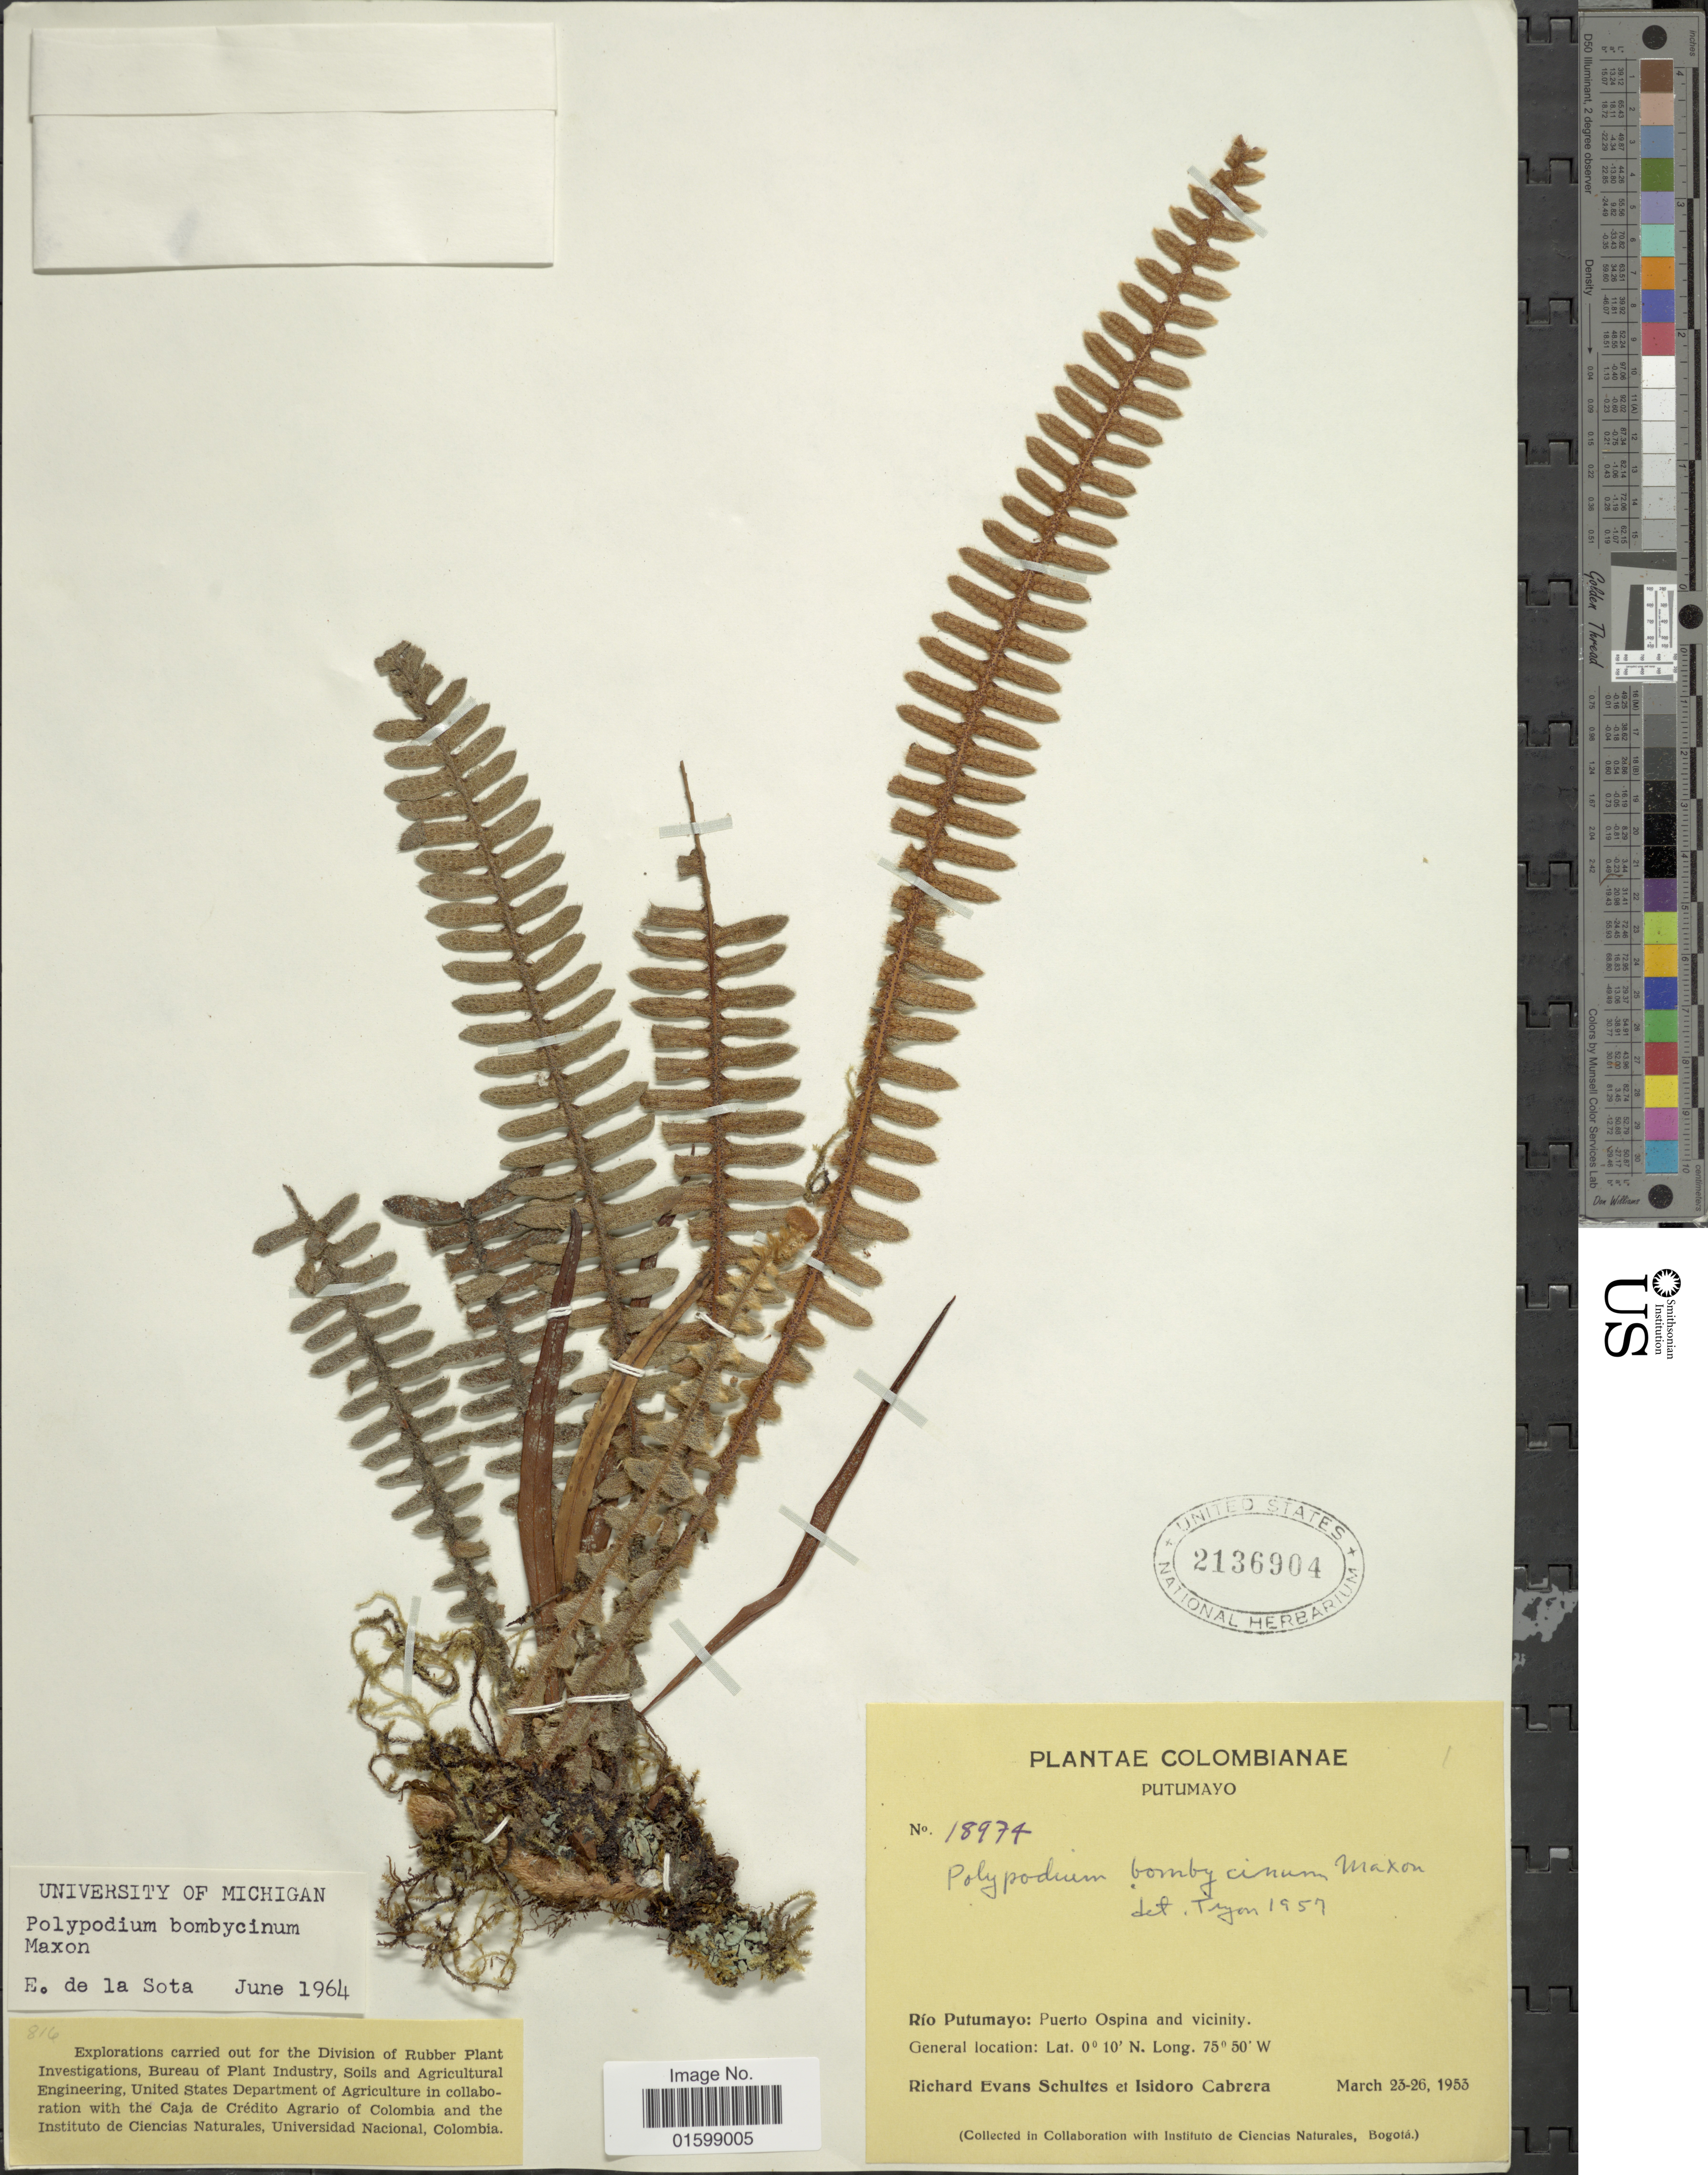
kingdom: Plantae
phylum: Tracheophyta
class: Polypodiopsida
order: Polypodiales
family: Polypodiaceae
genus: Pleopeltis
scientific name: Pleopeltis bombycina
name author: (Maxon) A.R. Sm.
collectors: I. Cabrera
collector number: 18974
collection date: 1953-03-23/1953-03-26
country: Colombia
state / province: Putumayo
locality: Río Putumayo: Puerto Ospina and vicinity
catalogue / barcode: US 2136904